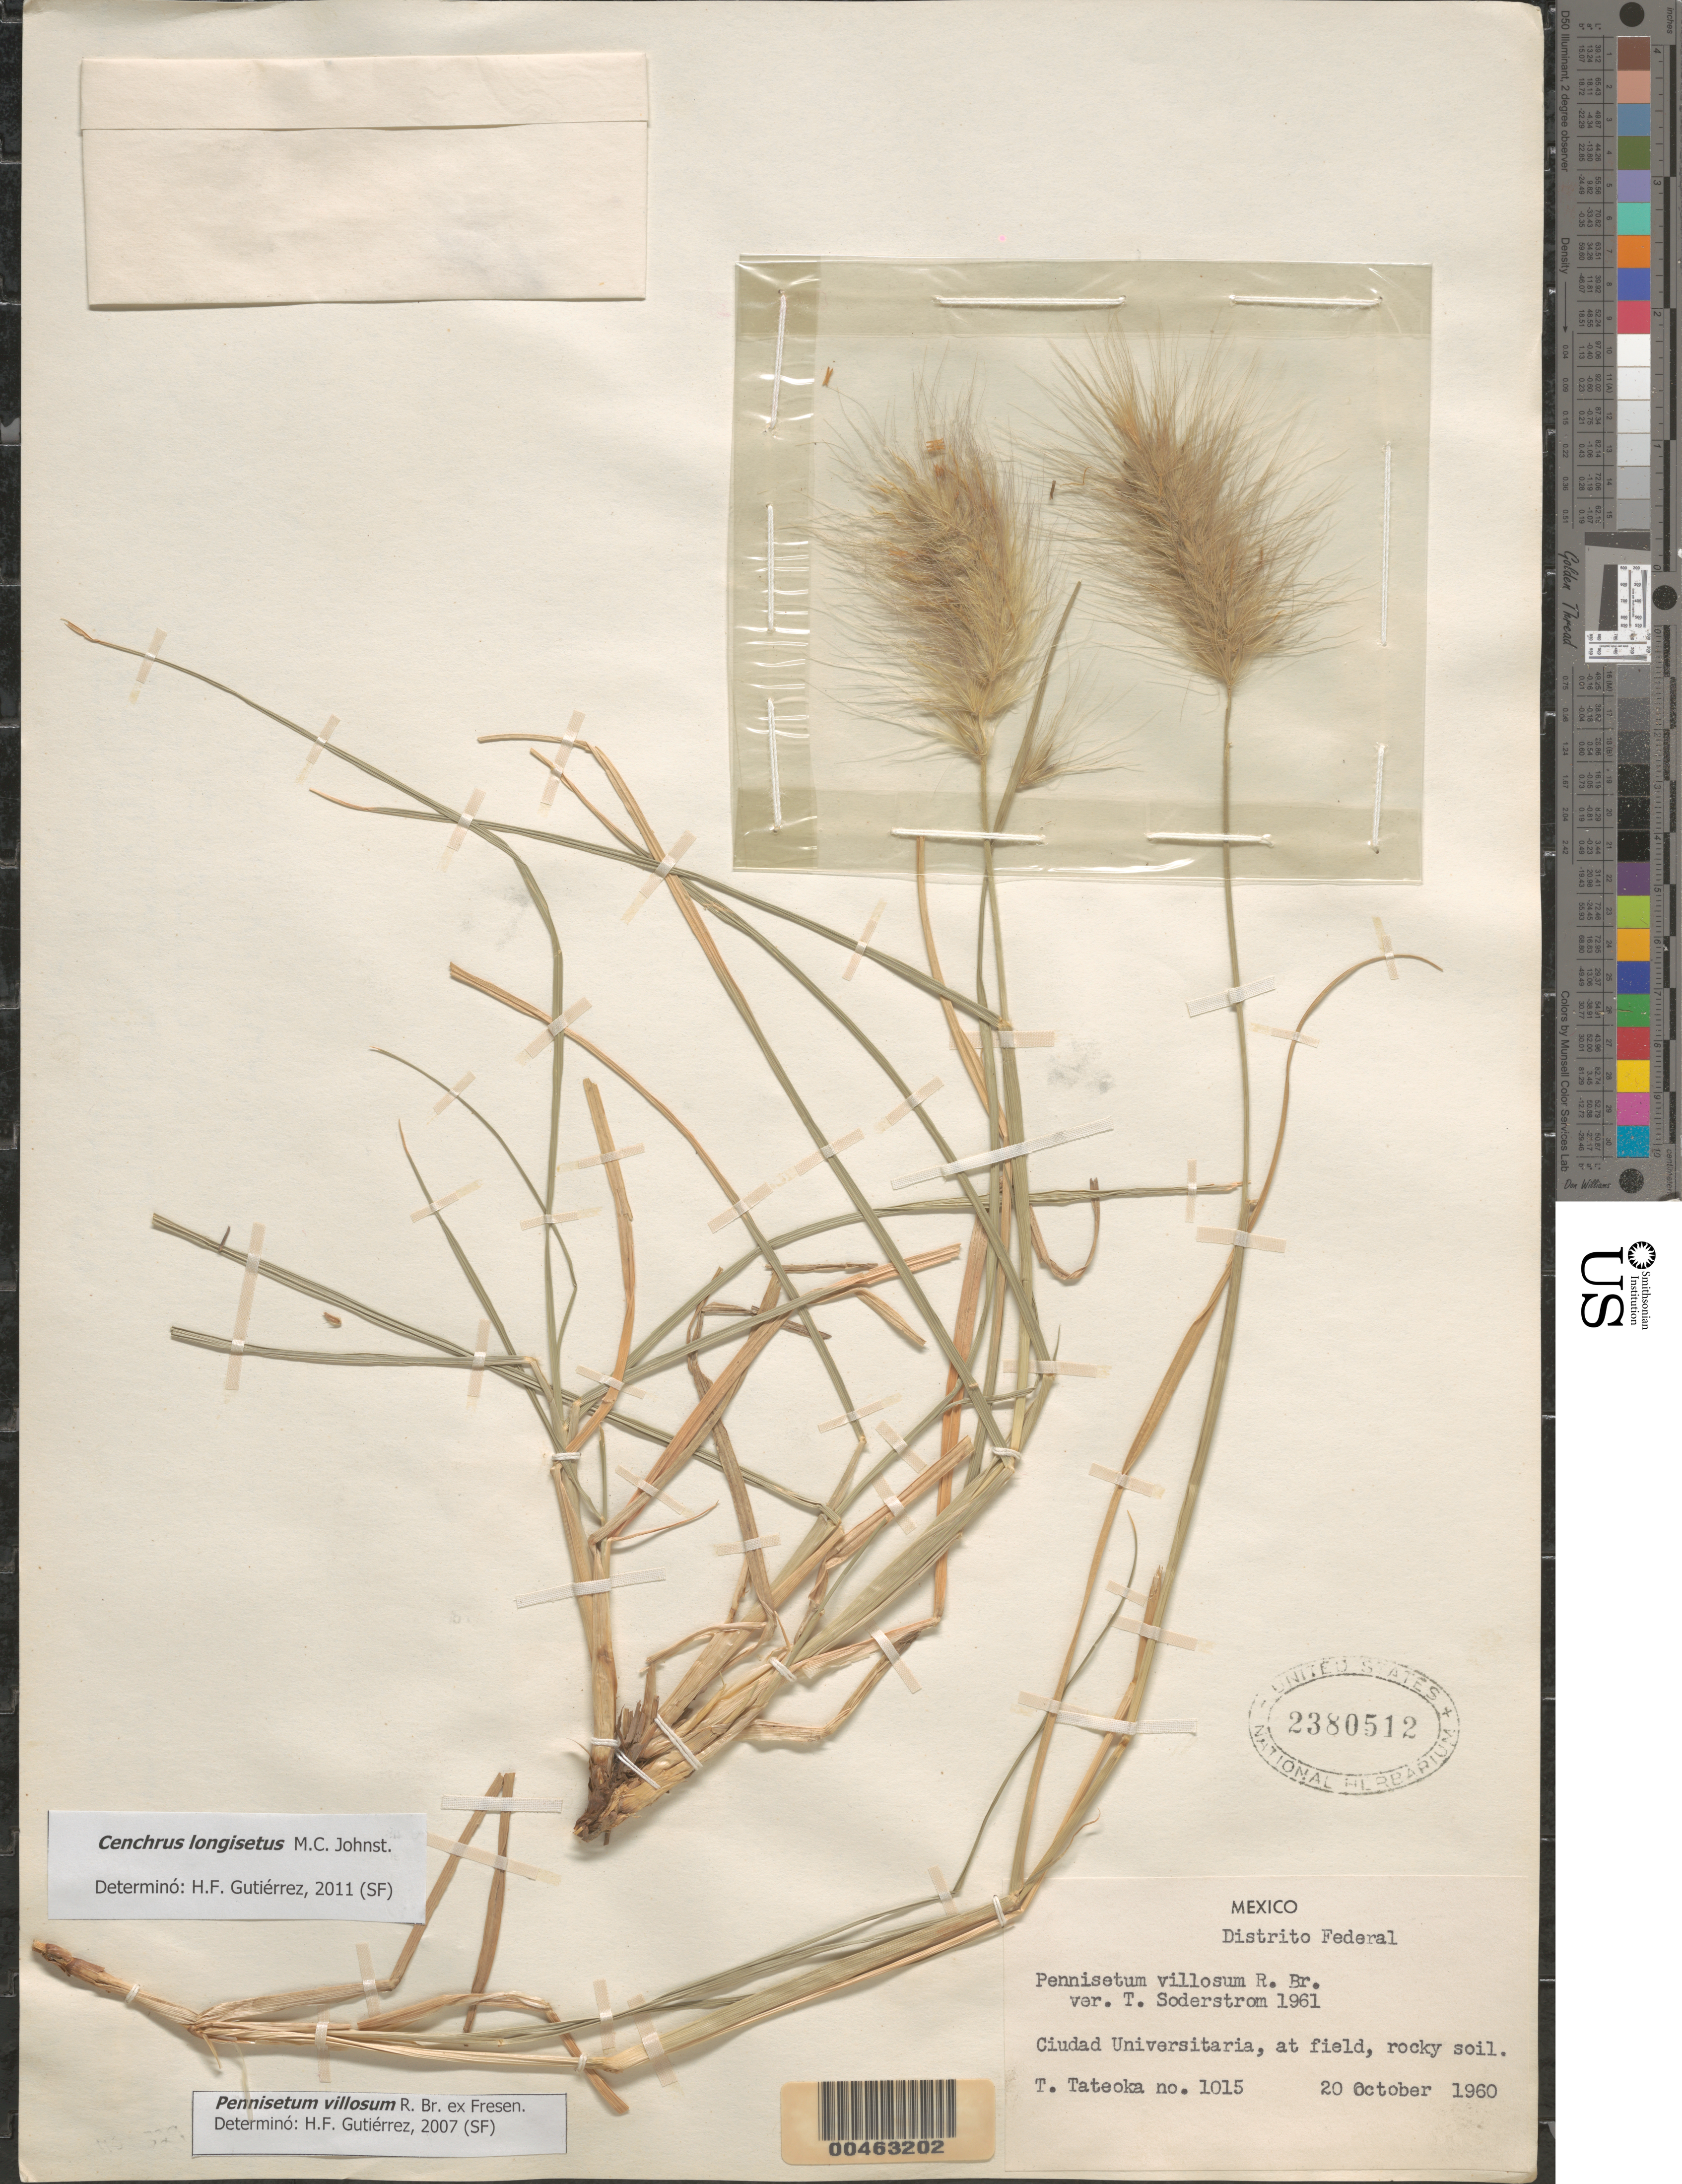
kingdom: Plantae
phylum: Tracheophyta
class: Liliopsida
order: Poales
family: Poaceae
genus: Cenchrus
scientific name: Cenchrus longisetus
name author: M.C. Johnst.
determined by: Gutiérrez, H. F.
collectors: T. Tateoka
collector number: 1015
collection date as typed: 20 Oct 1960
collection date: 1960-10-20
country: Mexico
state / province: Distrito Federal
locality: Ciudad Universitaria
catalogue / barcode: US 2380512